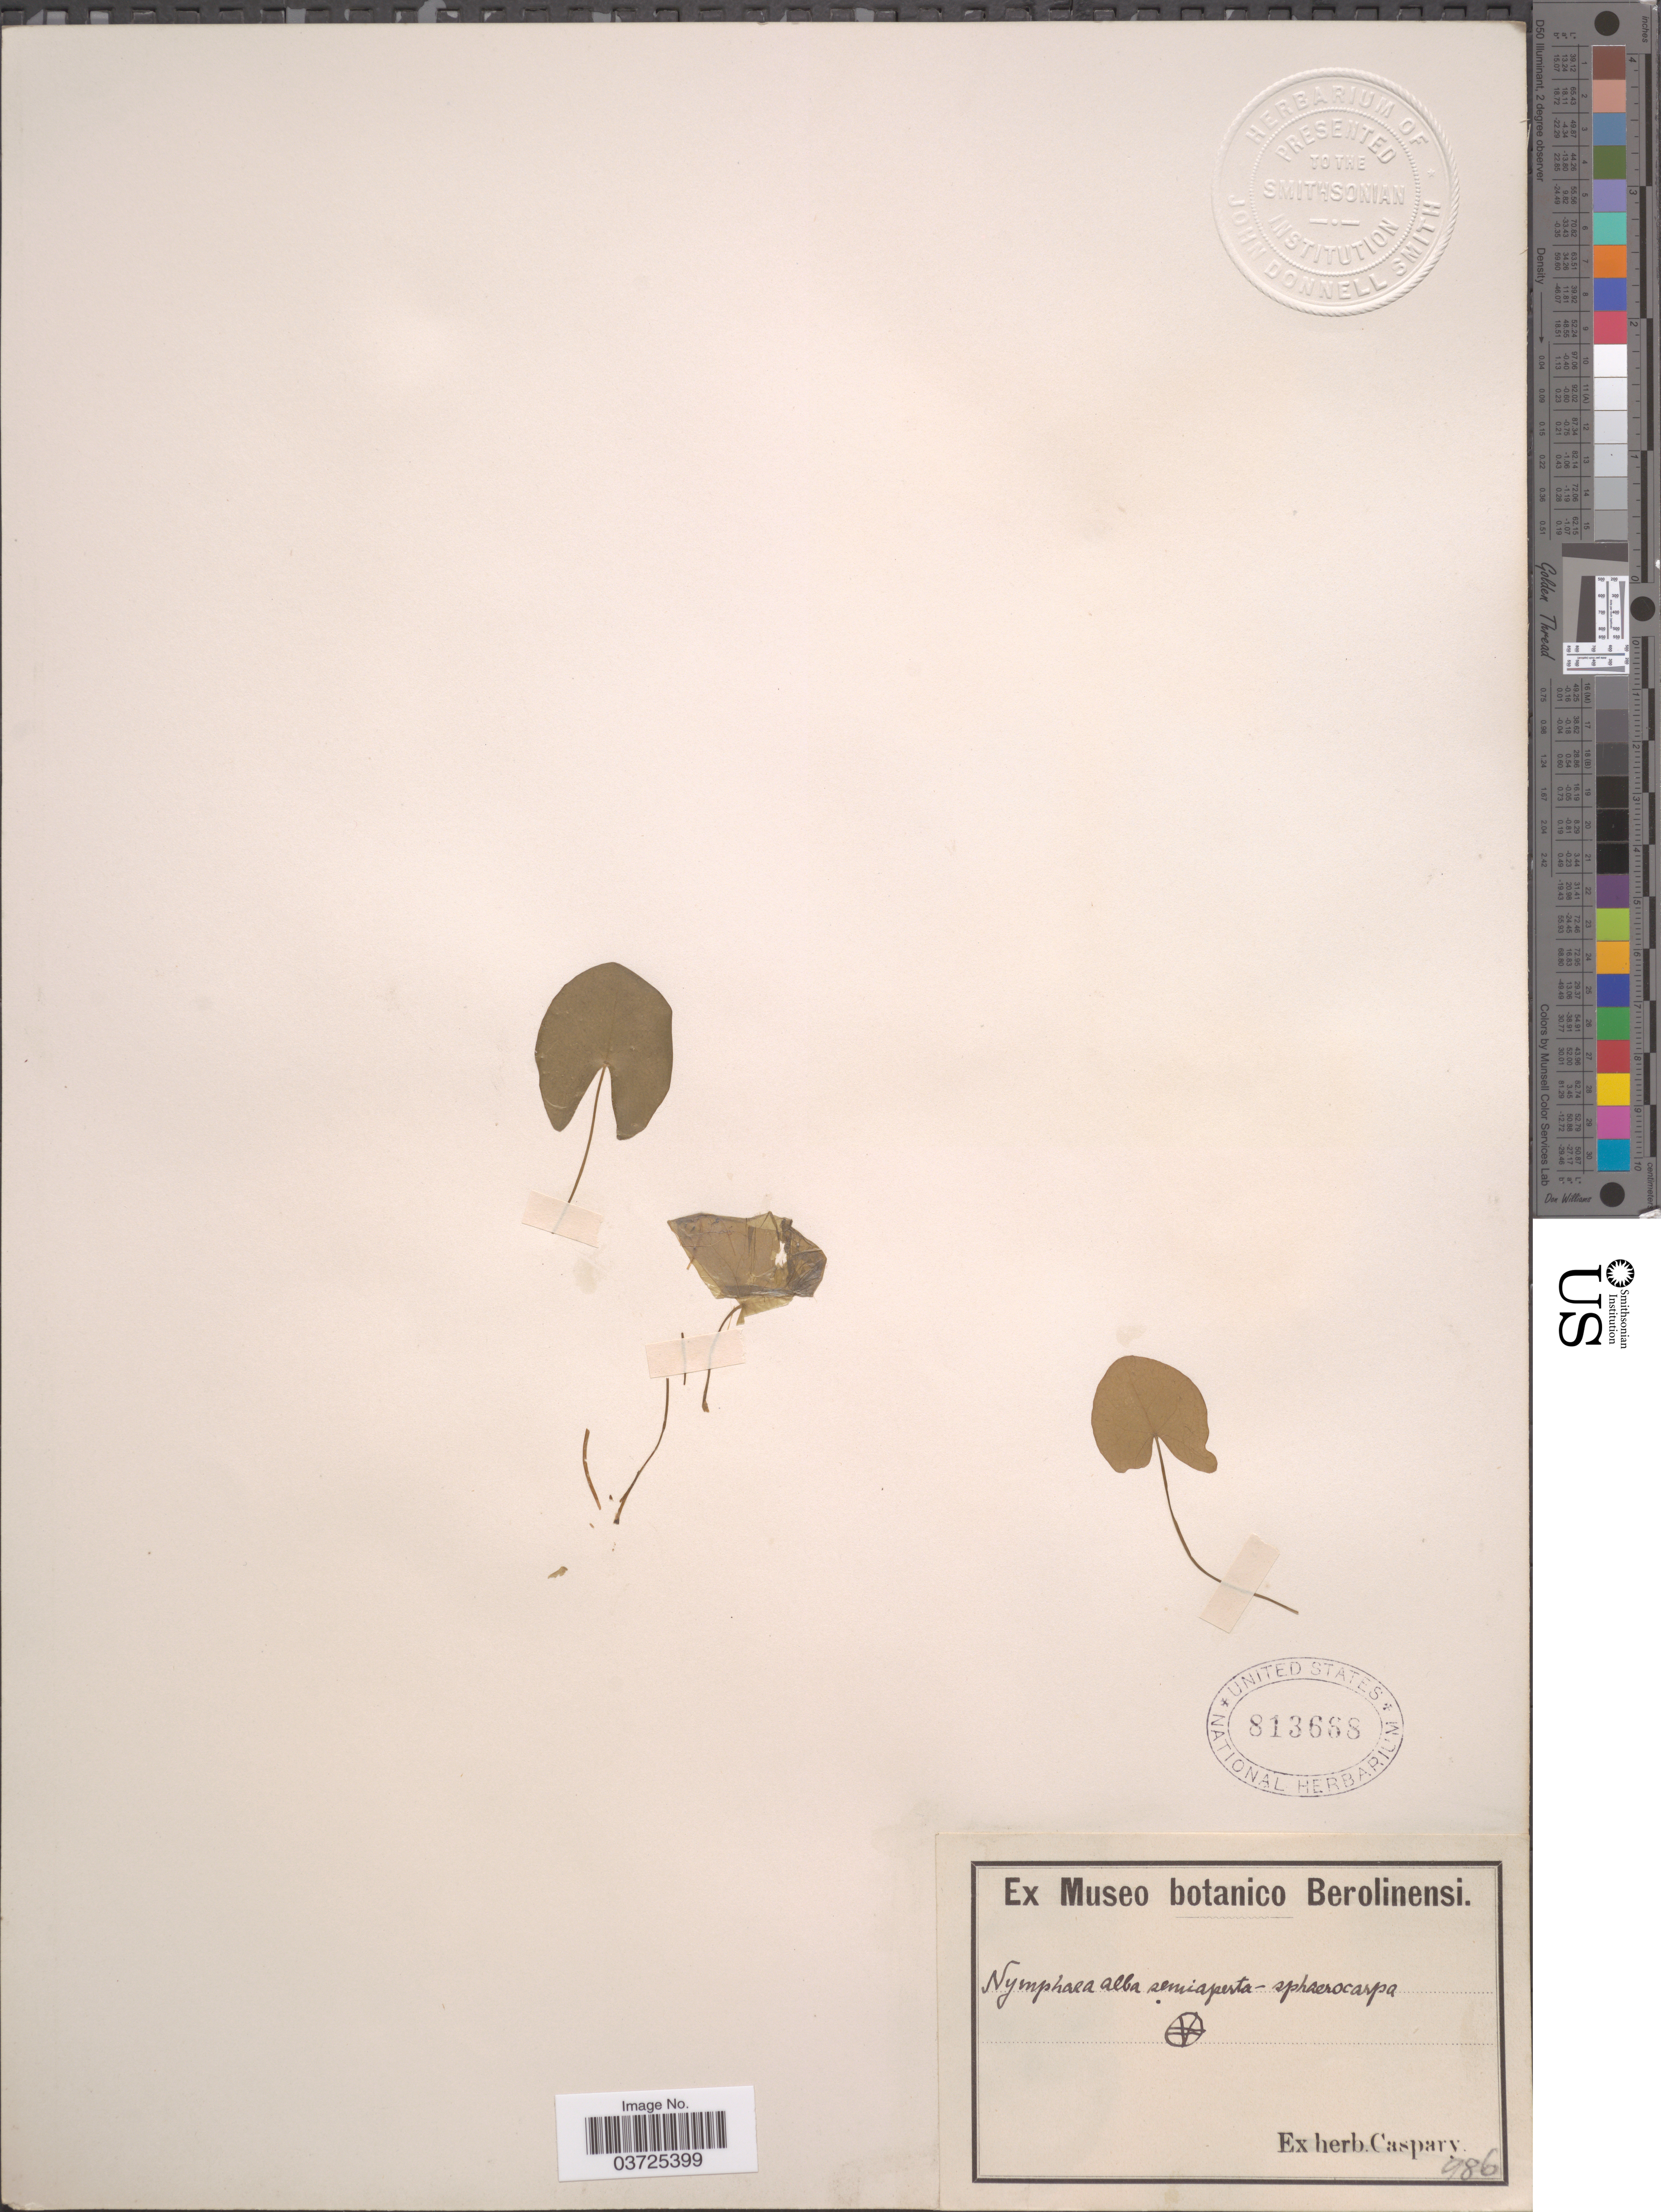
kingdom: Plantae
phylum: Tracheophyta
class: Magnoliopsida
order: Nymphaeales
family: Nymphaeaceae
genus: Nymphaea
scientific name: Nymphaea alba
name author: L.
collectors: Ex herb. Caspary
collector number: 986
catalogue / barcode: US 813668